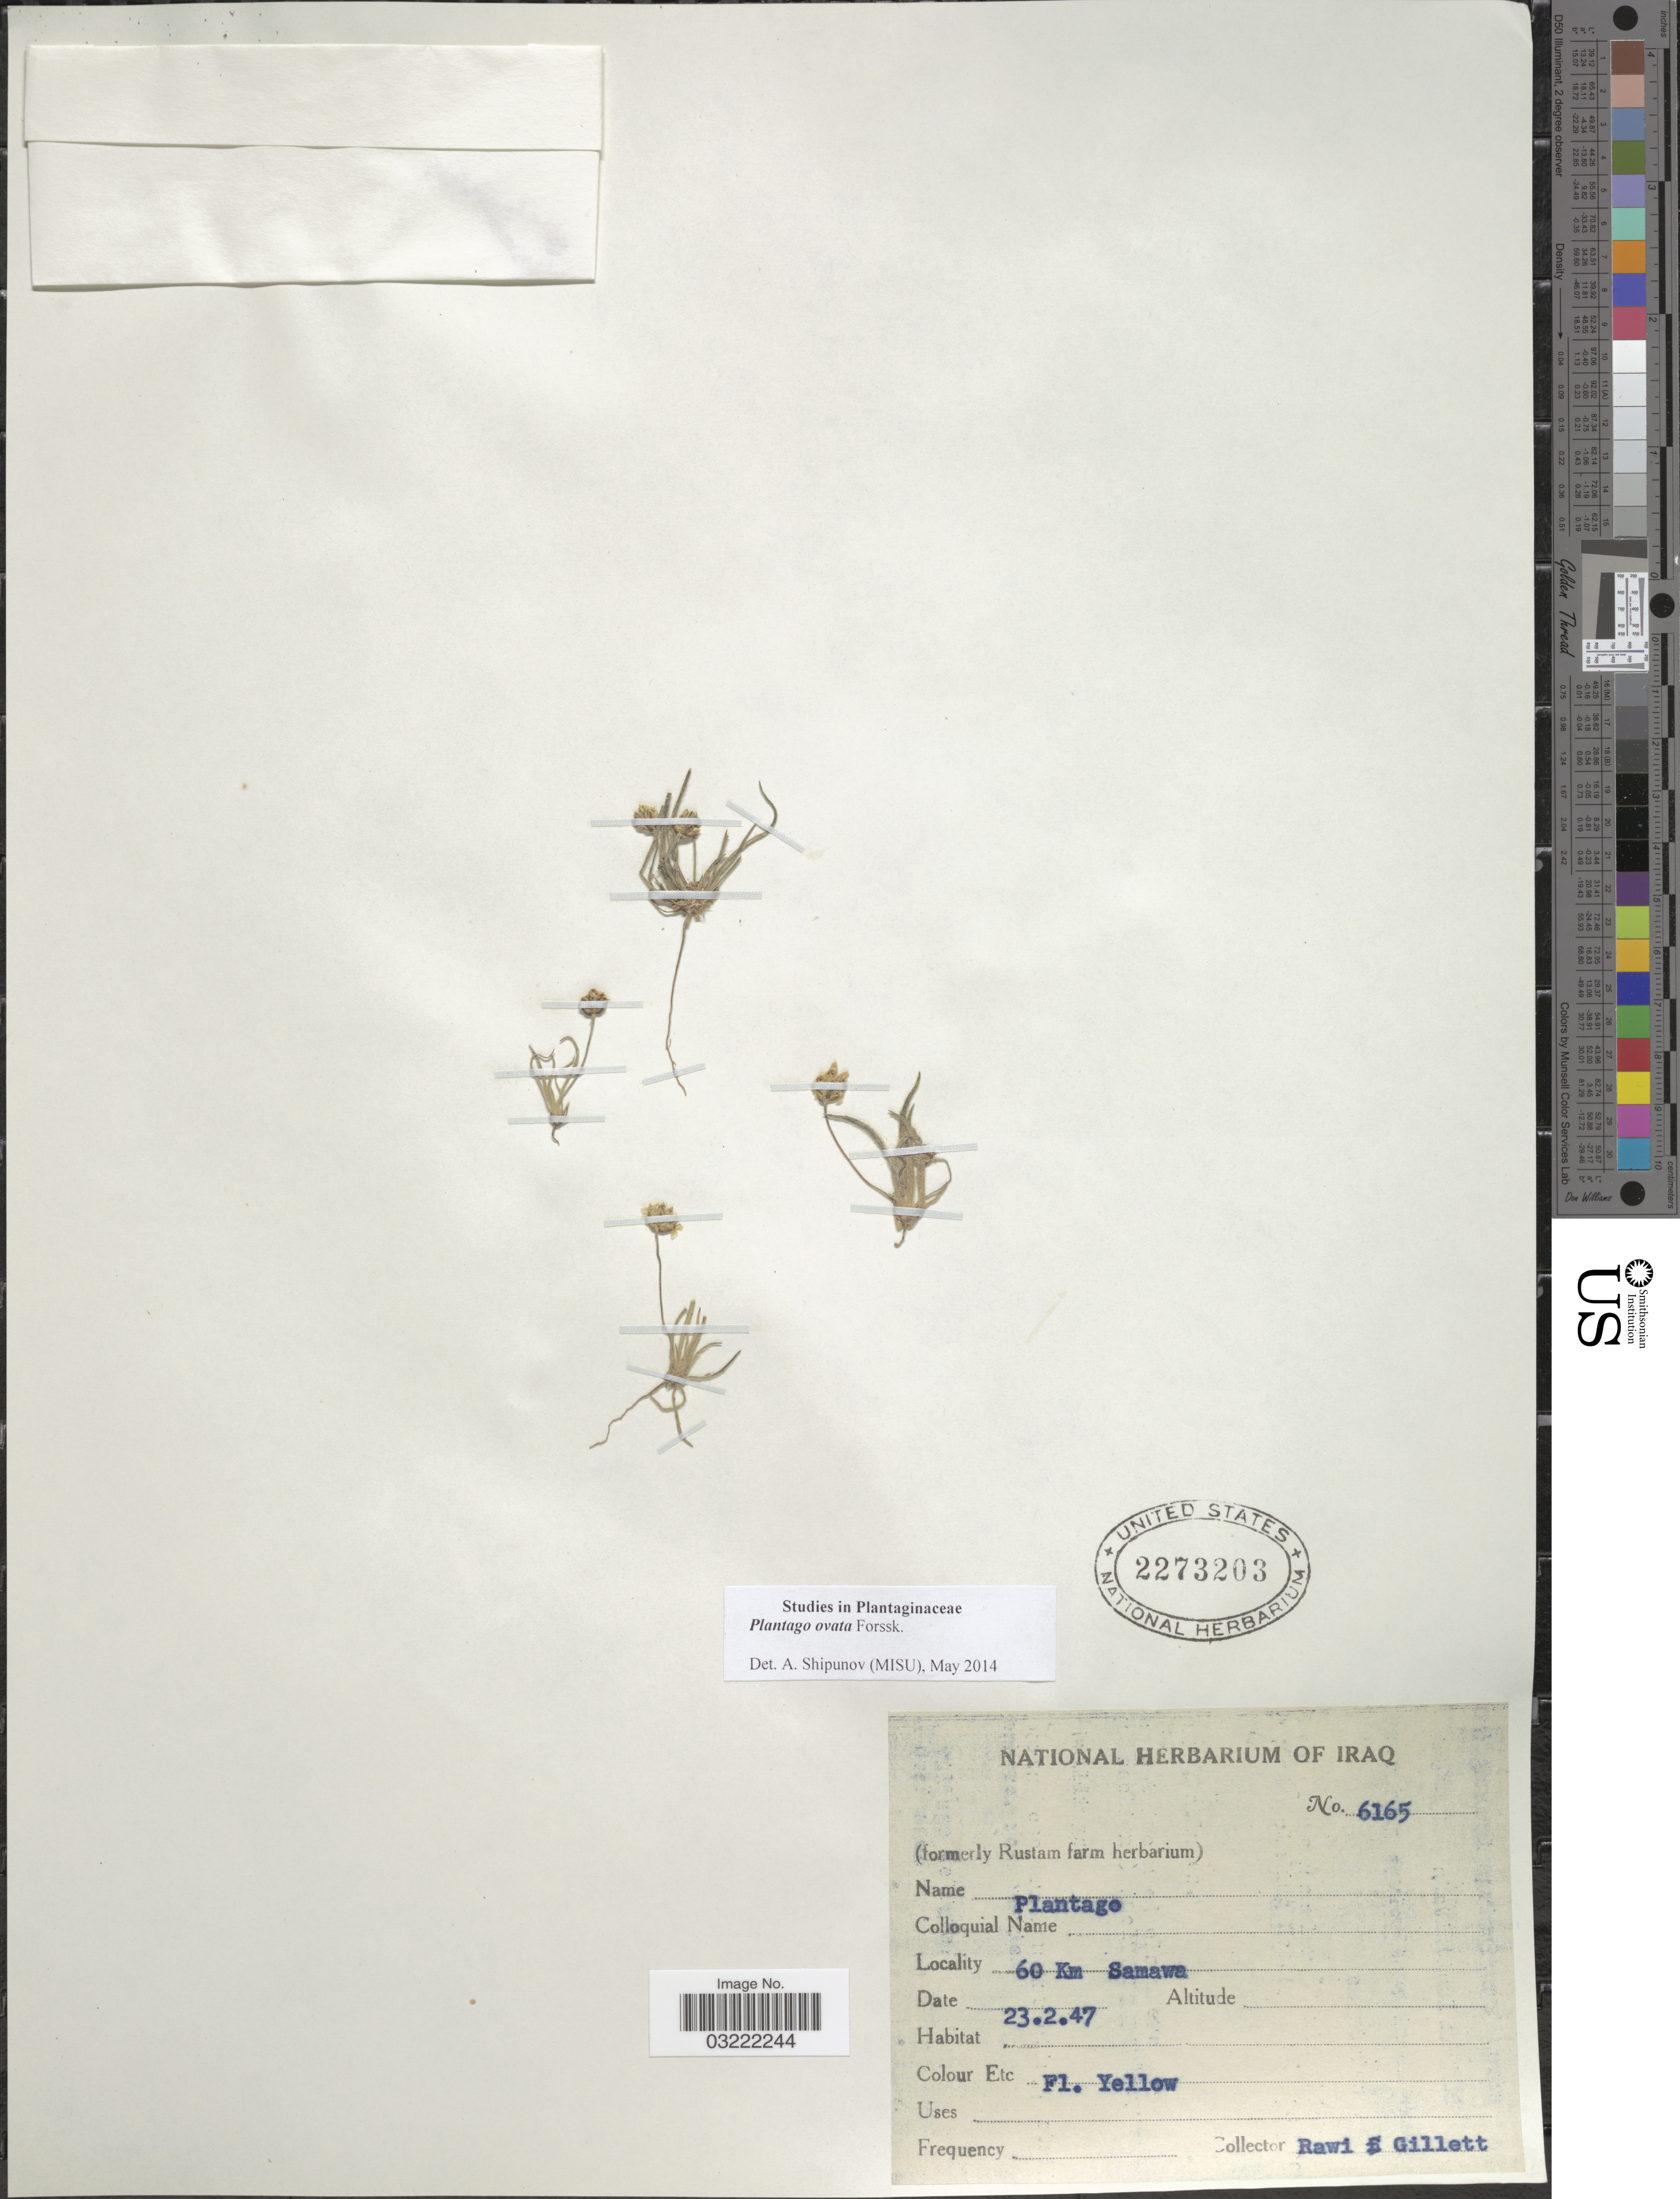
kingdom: Plantae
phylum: Tracheophyta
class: Magnoliopsida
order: Lamiales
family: Plantaginaceae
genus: Plantago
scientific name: Plantago ovata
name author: Forssk.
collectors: -. Rawi & Gillett, --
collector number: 6165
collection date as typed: Transcribed d/m/y: 23/2/47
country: Iraq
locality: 60 Km Samawa.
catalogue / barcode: US 2273203